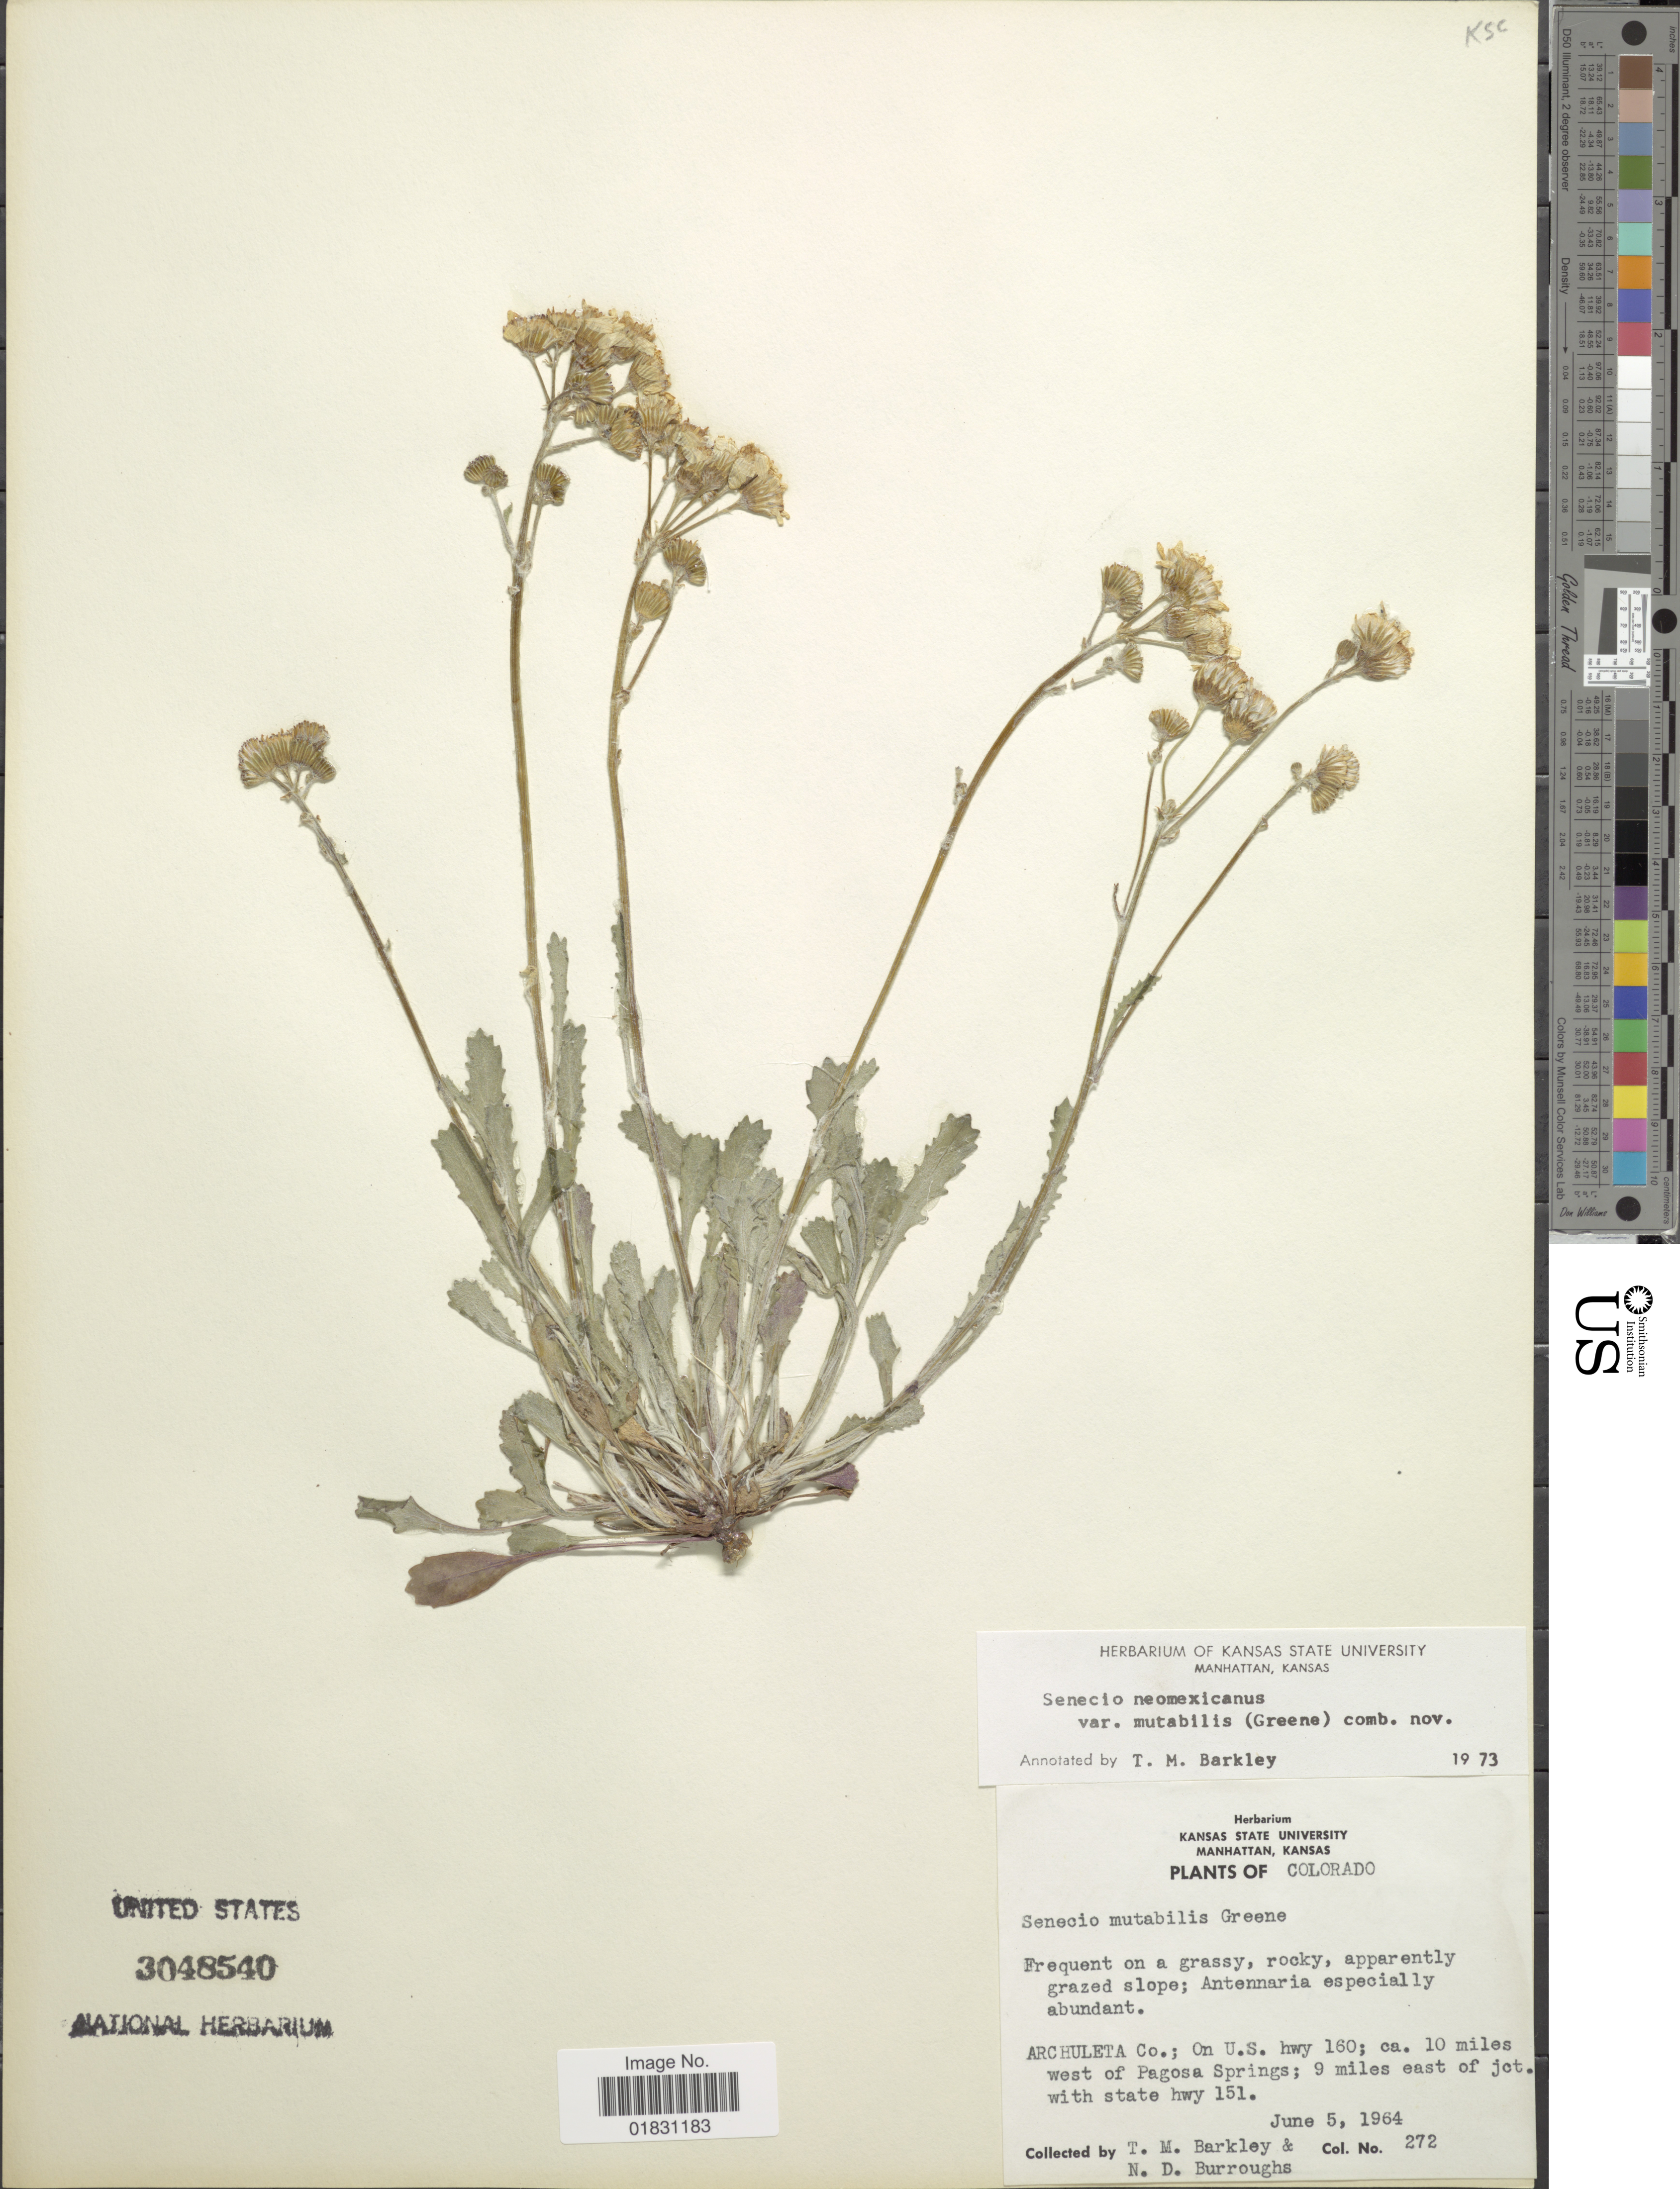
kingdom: Plantae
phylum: Tracheophyta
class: Magnoliopsida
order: Asterales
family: Asteraceae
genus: Packera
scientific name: Packera neomexicana var. metcalfei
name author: (Greene ex Wooton & Standl.) Trock & T.M. Barkley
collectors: T. M. Barkley & N. Burroughs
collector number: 272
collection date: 1964-06-05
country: United States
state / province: Colorado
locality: Archuleta Co.: On U.S. hwy 160, 10 miles west of Pagosa Springs, 9 miles east of jct. with state why 151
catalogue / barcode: US 3048540